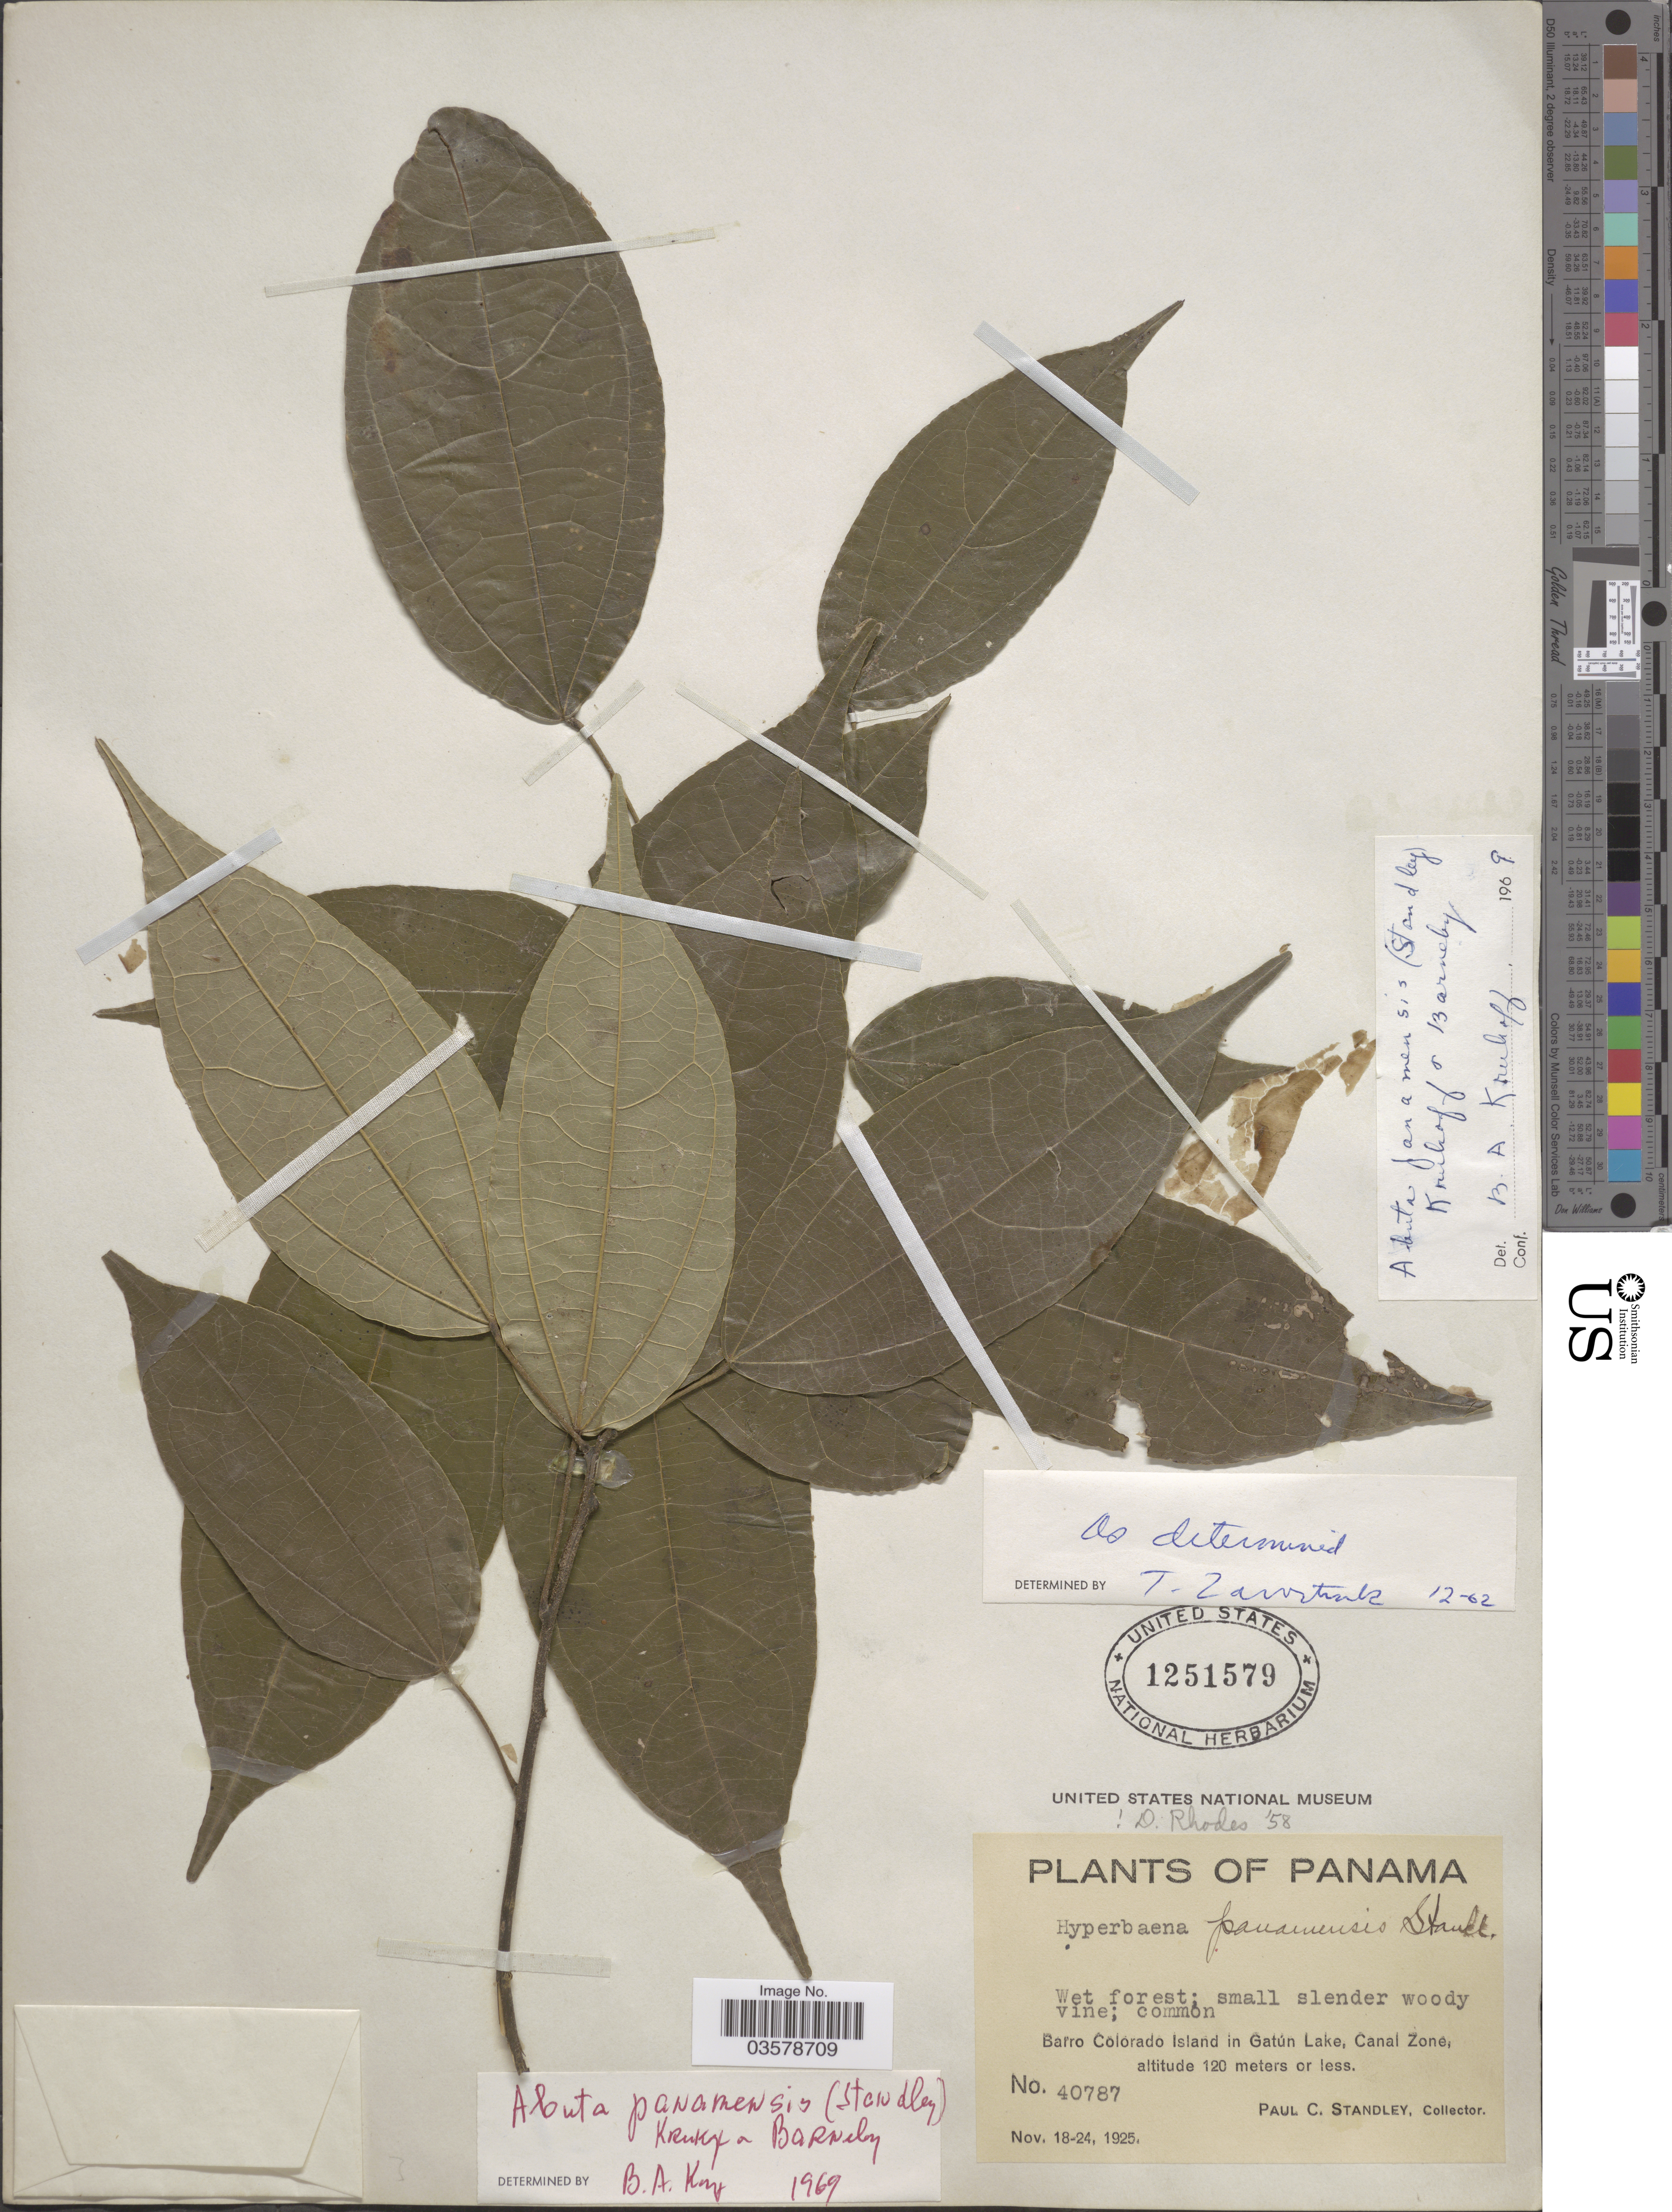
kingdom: Plantae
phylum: Tracheophyta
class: Magnoliopsida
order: Ranunculales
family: Menispermaceae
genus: Abuta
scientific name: Abuta panamensis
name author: (Standl.) Krukoff & Barneby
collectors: P. C. Standley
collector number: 40787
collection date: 1925-11-18/1925-11-24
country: Panama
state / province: Panamá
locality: Barro Colorado Island in Gatun Lake, Canal Zone.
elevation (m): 120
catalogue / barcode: US 1251579